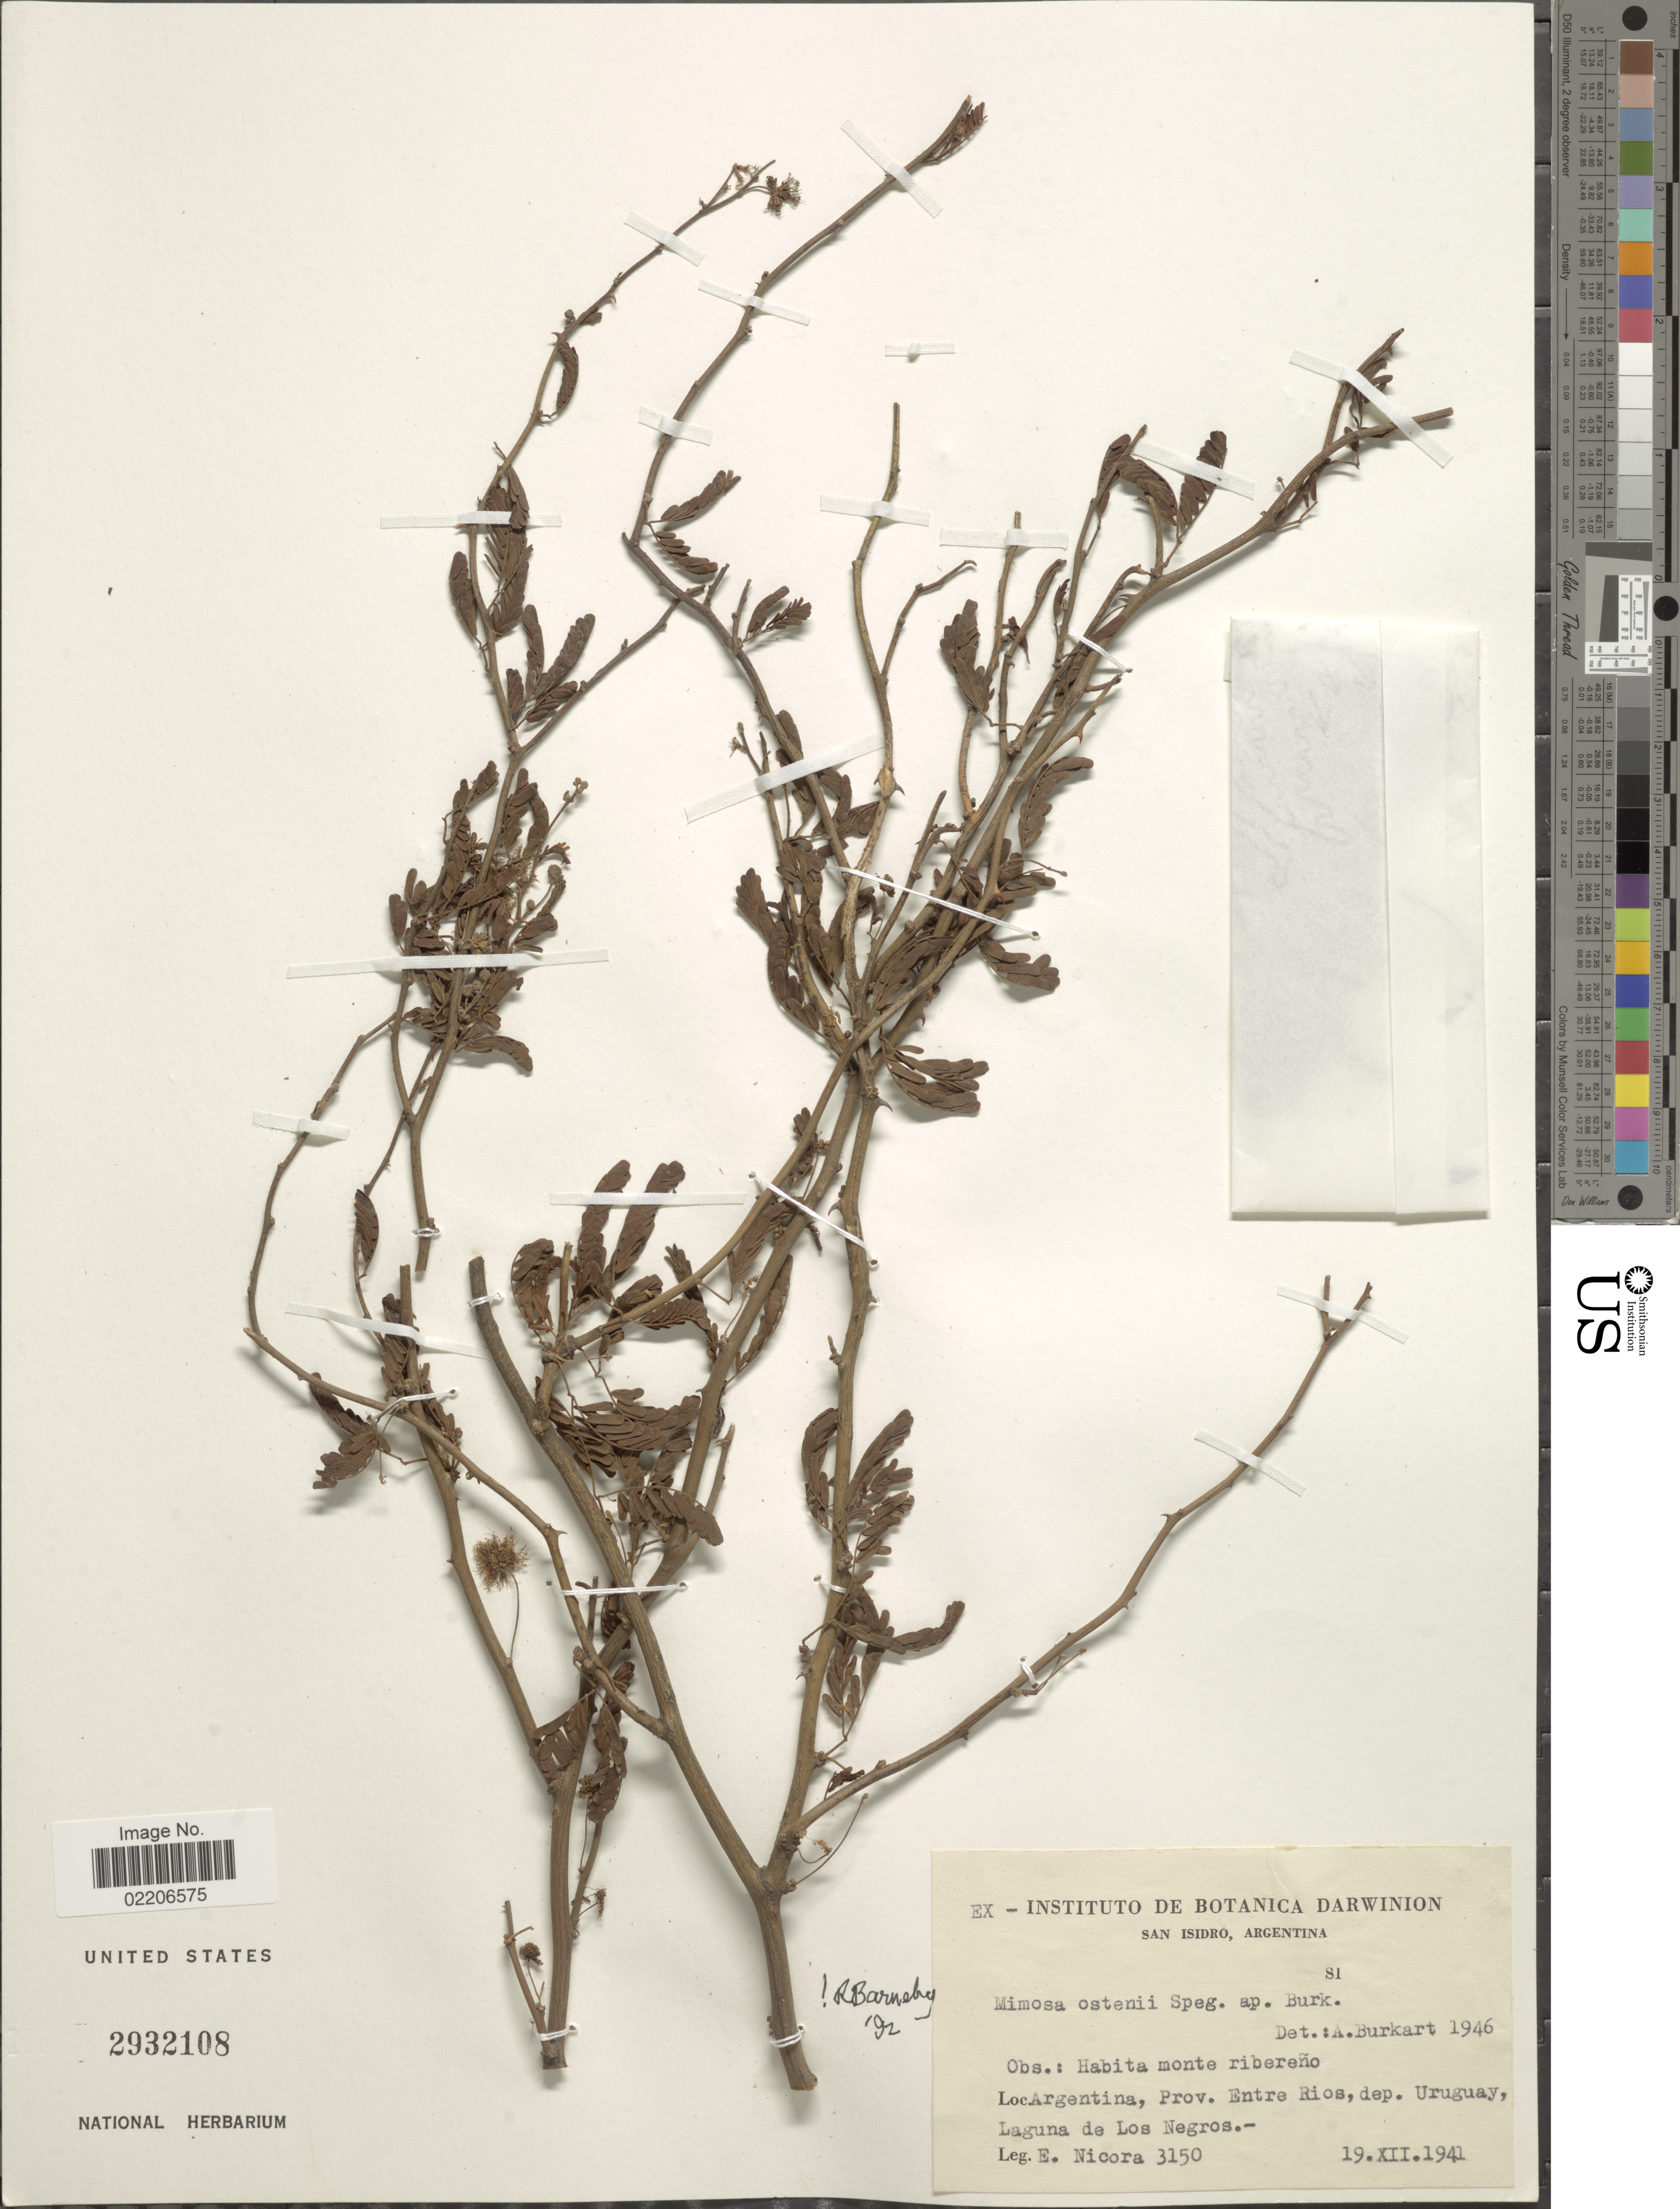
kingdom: Plantae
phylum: Tracheophyta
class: Magnoliopsida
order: Fabales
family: Fabaceae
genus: Mimosa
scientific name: Mimosa ostenii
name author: Speg. ex Herter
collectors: E. Nicora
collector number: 3150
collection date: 1941-12-19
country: Argentina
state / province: Entre Rios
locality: Argentina, Prov. Entre Rios, dep. Uruguay, Laguna de Los Negros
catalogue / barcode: US 2932108